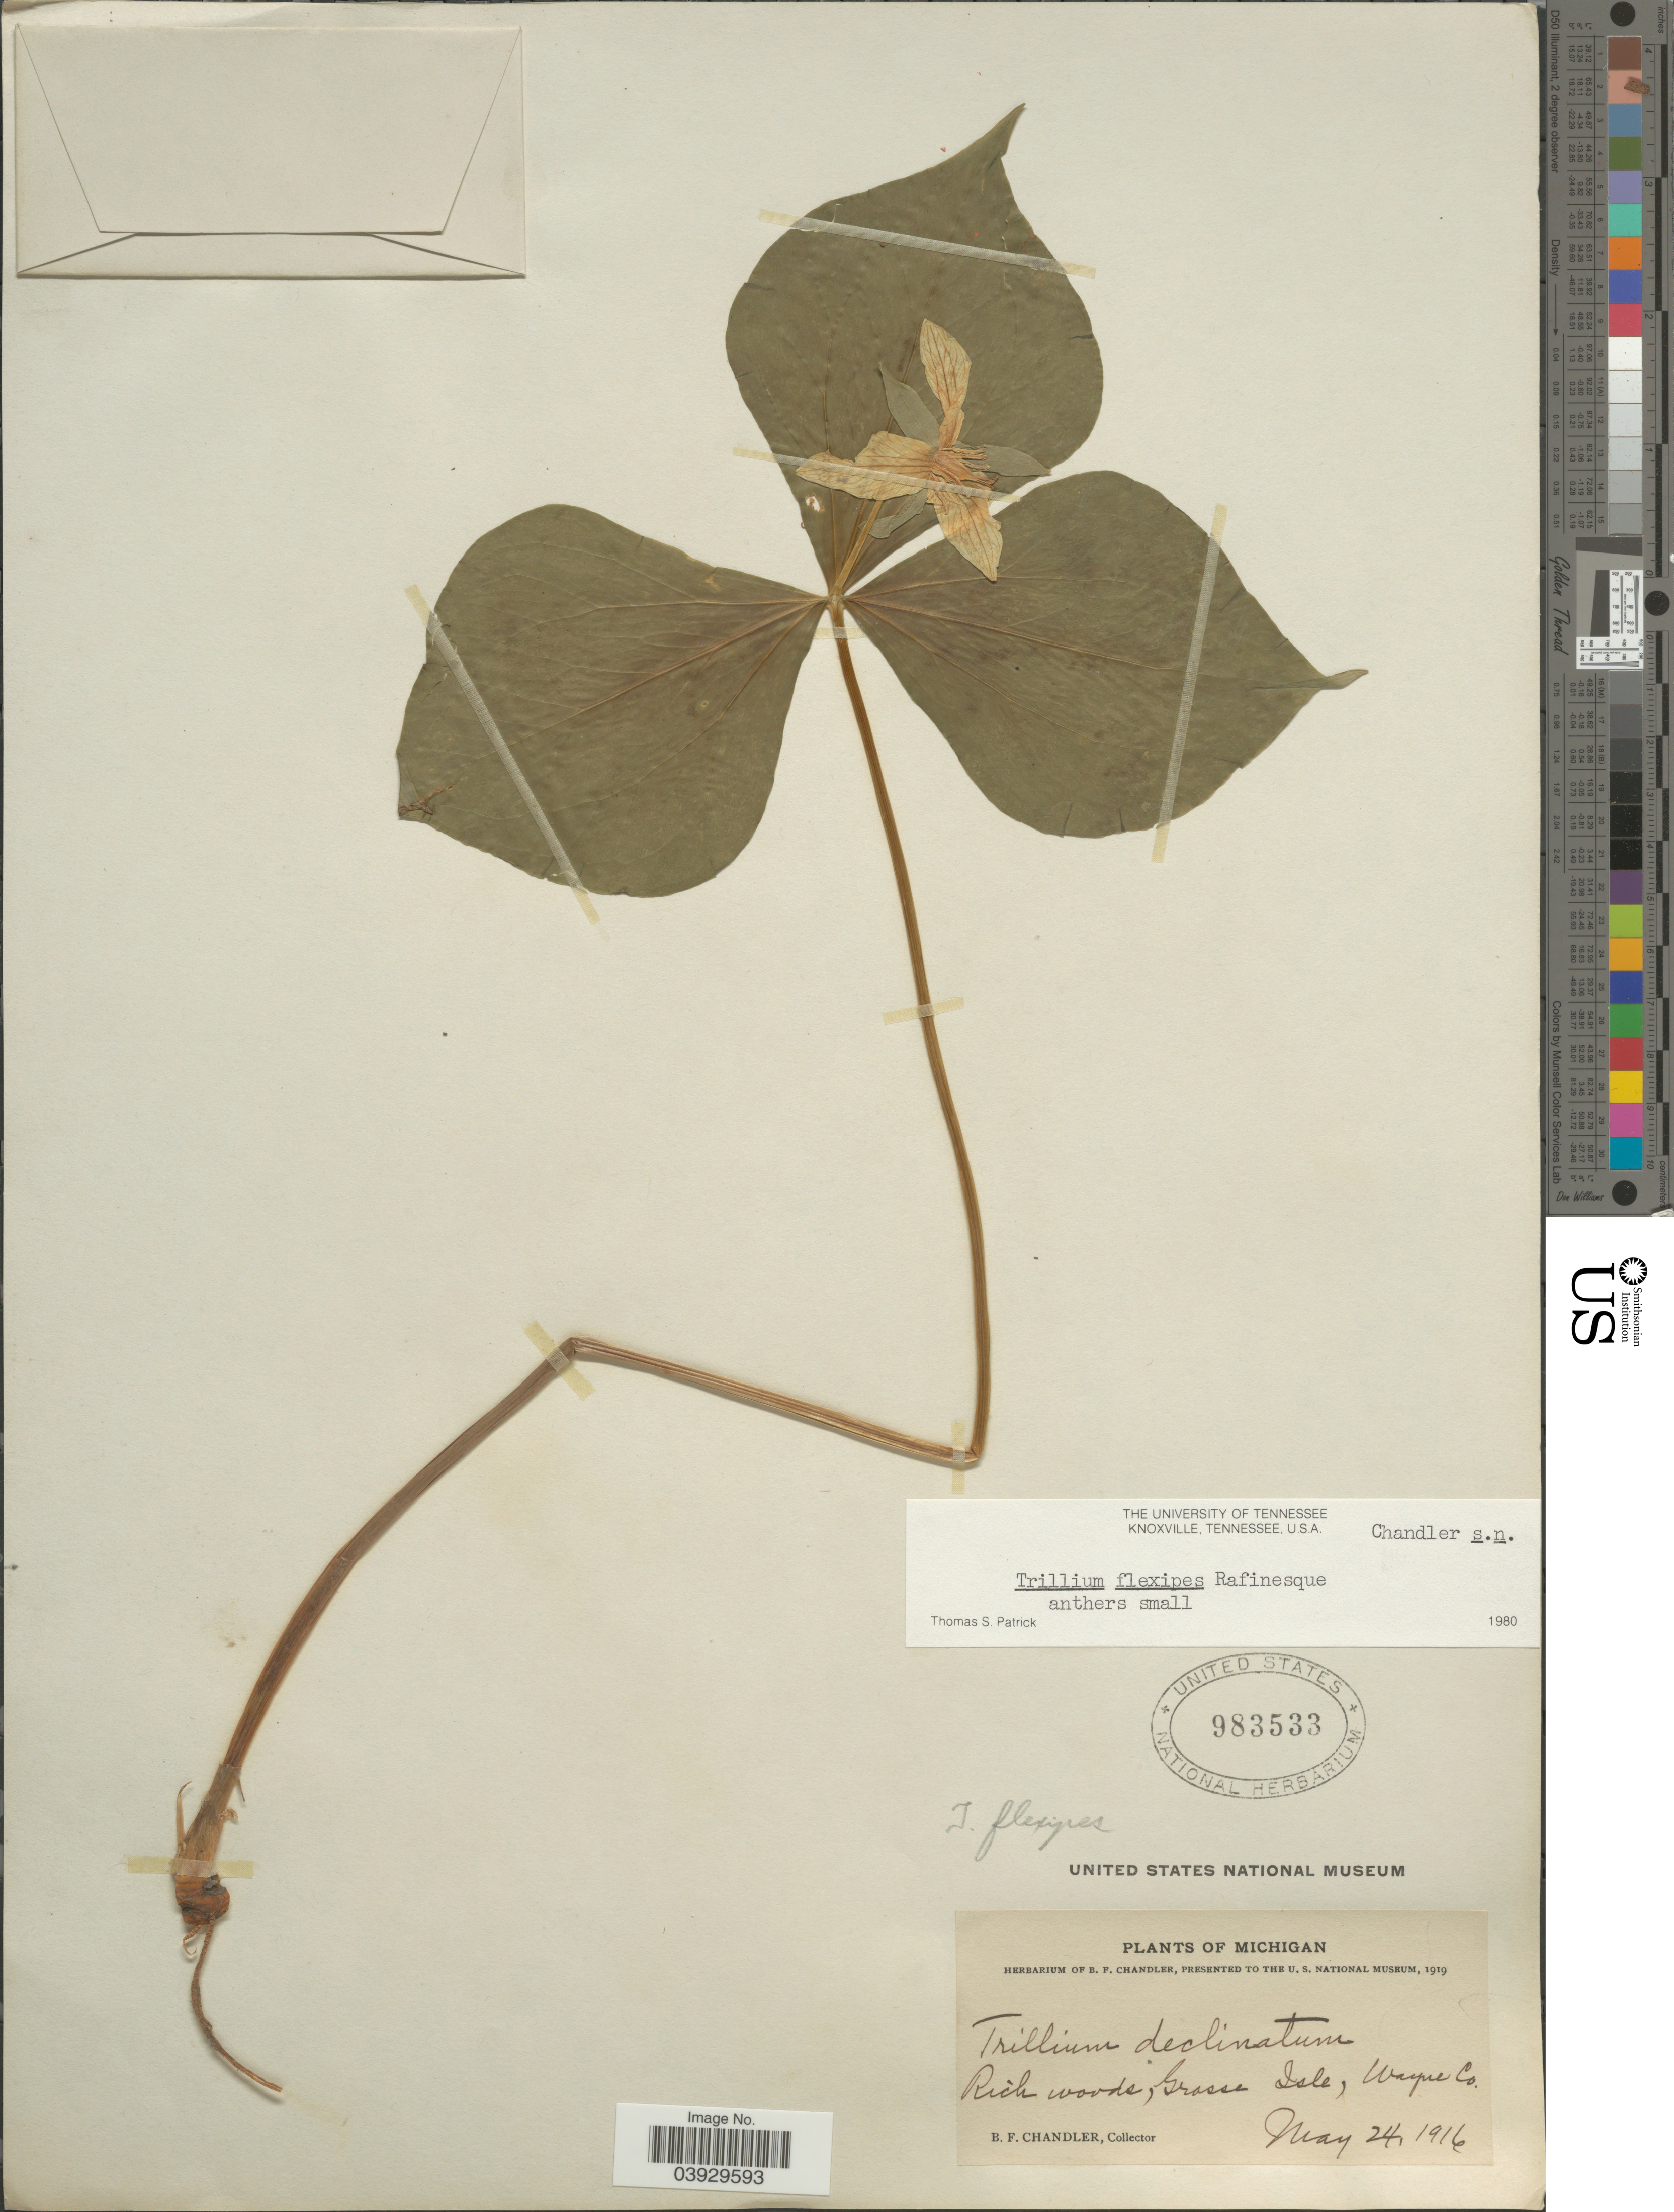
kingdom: Plantae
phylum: Tracheophyta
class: Liliopsida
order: Liliales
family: Melanthiaceae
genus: Trillium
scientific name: Trillium flexipes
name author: Raf.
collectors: B. F. Chandler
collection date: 1916-05-24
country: United States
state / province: Michigan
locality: Grosse Isle, Wayne Co.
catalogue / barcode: US 983533